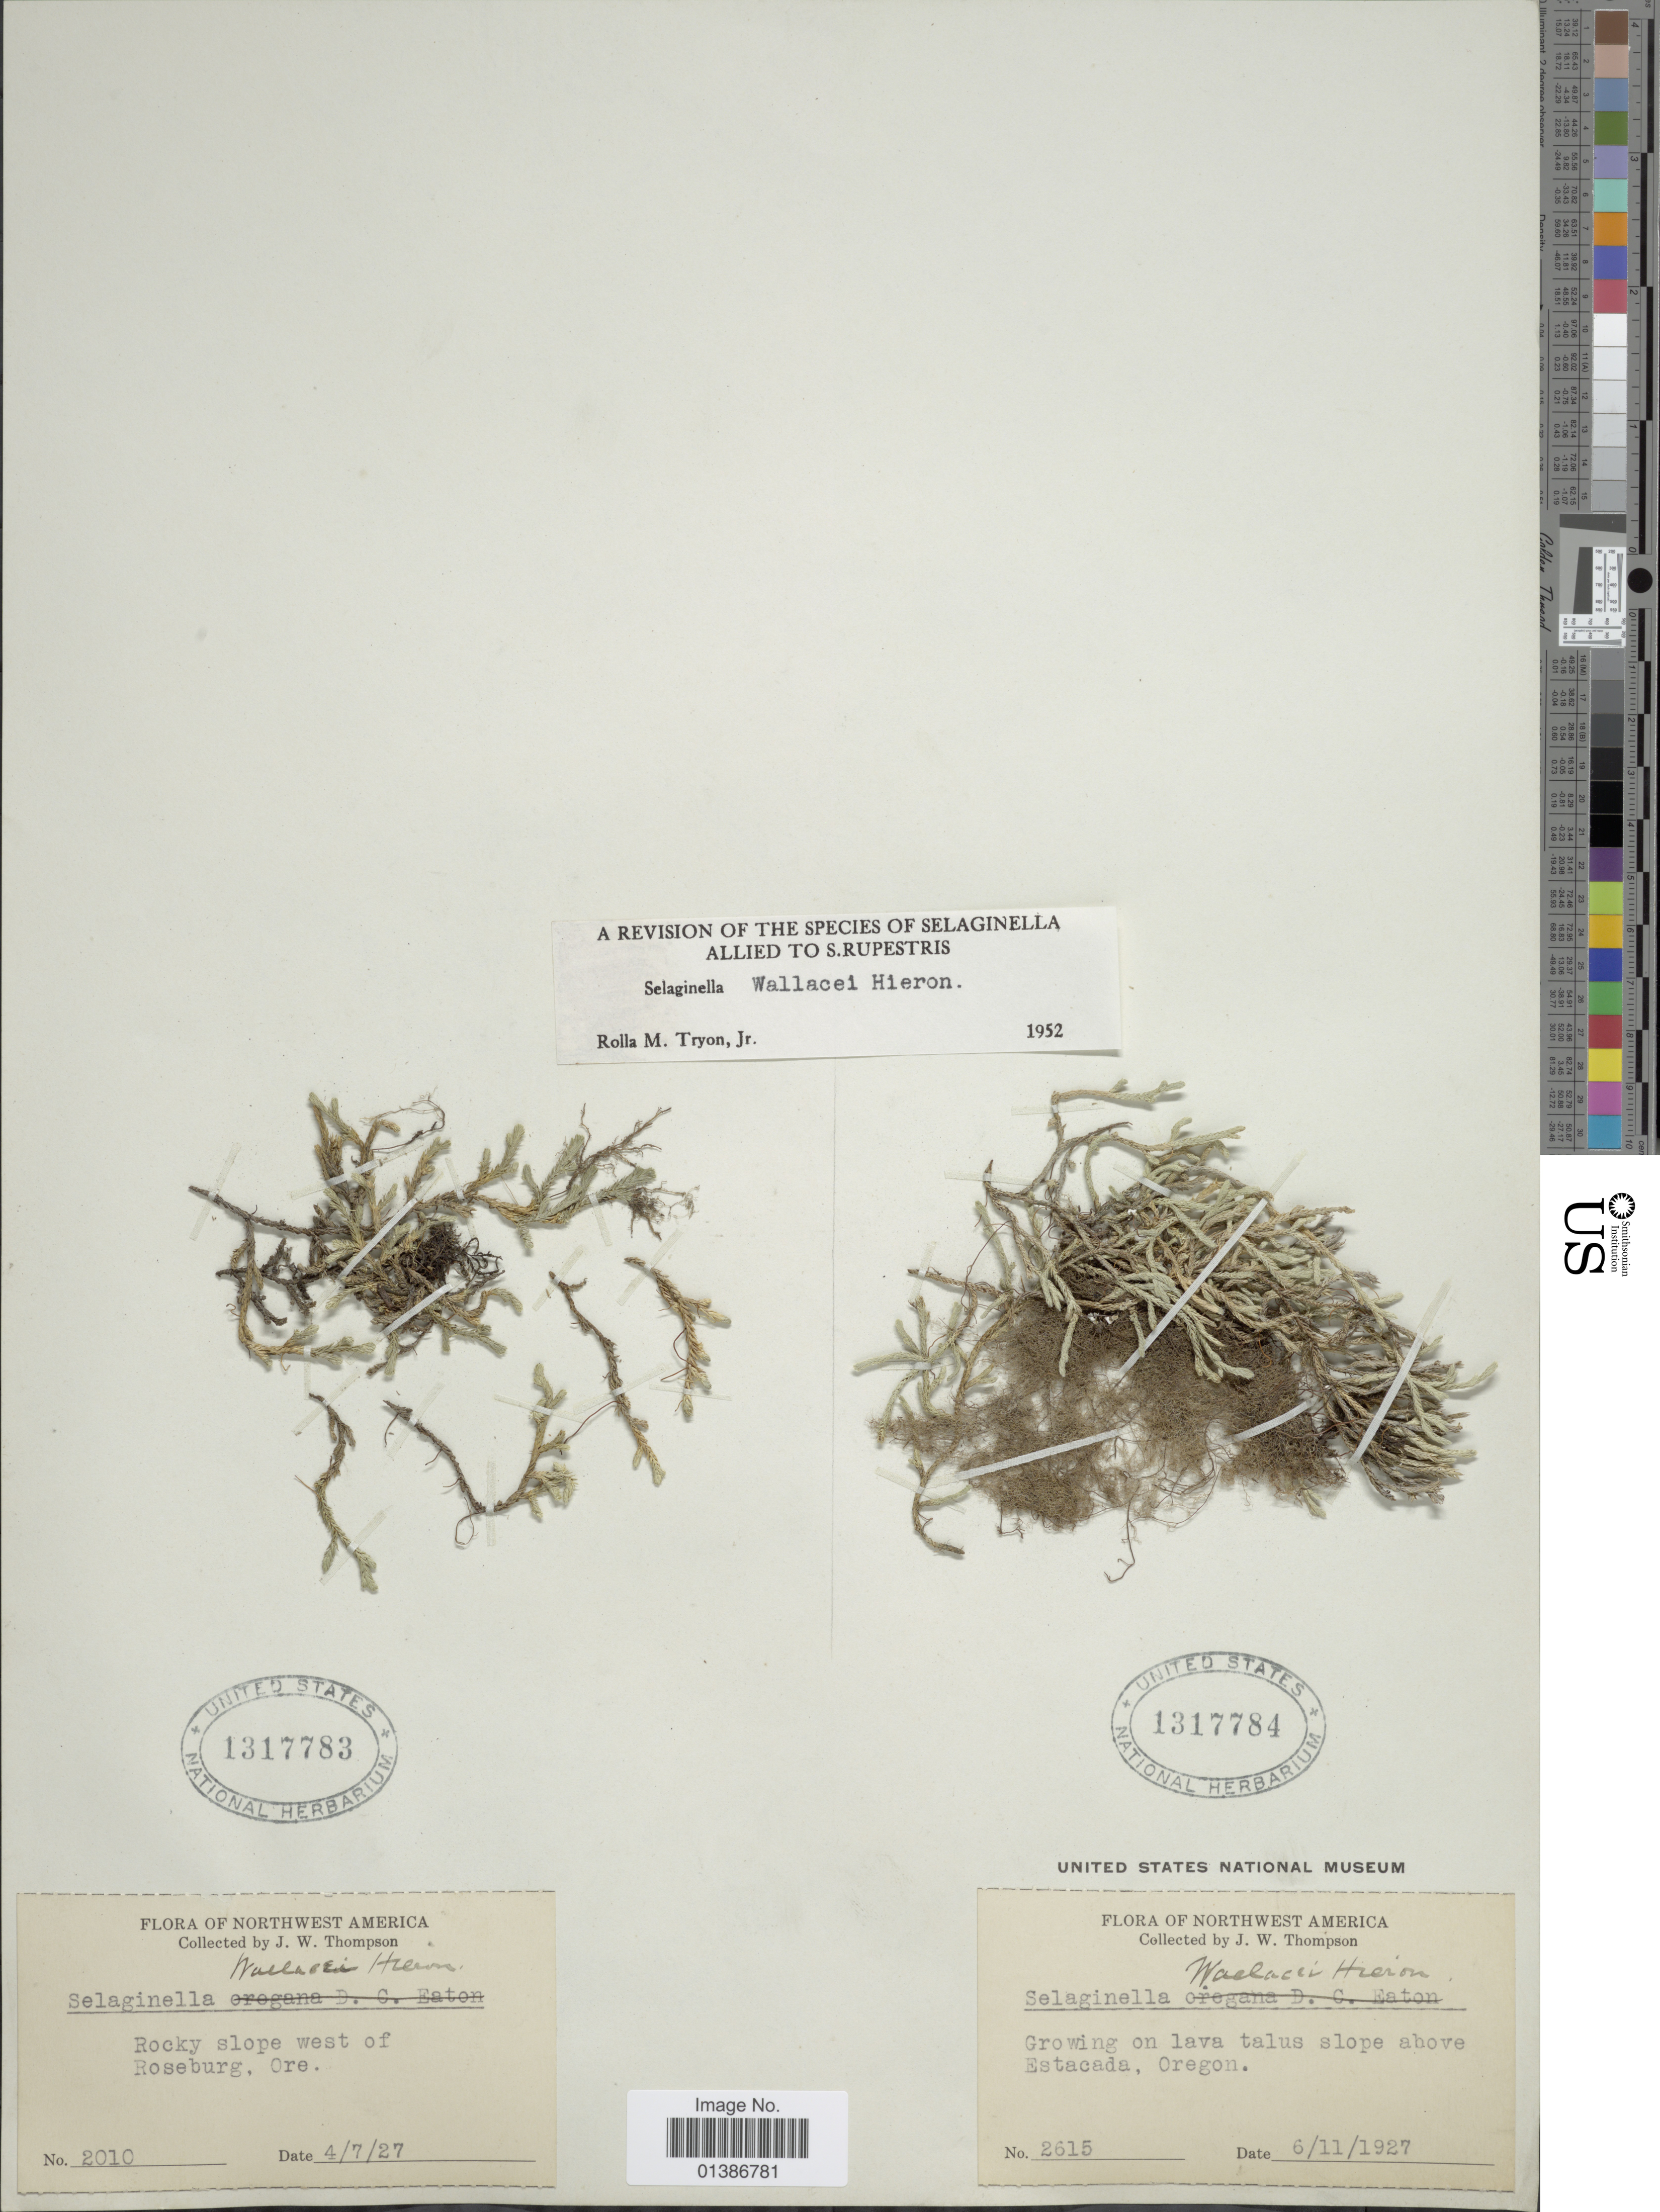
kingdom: Plantae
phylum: Tracheophyta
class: Lycopodiopsida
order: Selaginellales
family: Selaginellaceae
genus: Selaginella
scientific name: Selaginella wallacei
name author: Hieron.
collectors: J. W. Thompson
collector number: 2615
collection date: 1927-06-11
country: United States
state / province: Oregon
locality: Growing on lava talus slope above Estacada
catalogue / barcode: US 1317784-2